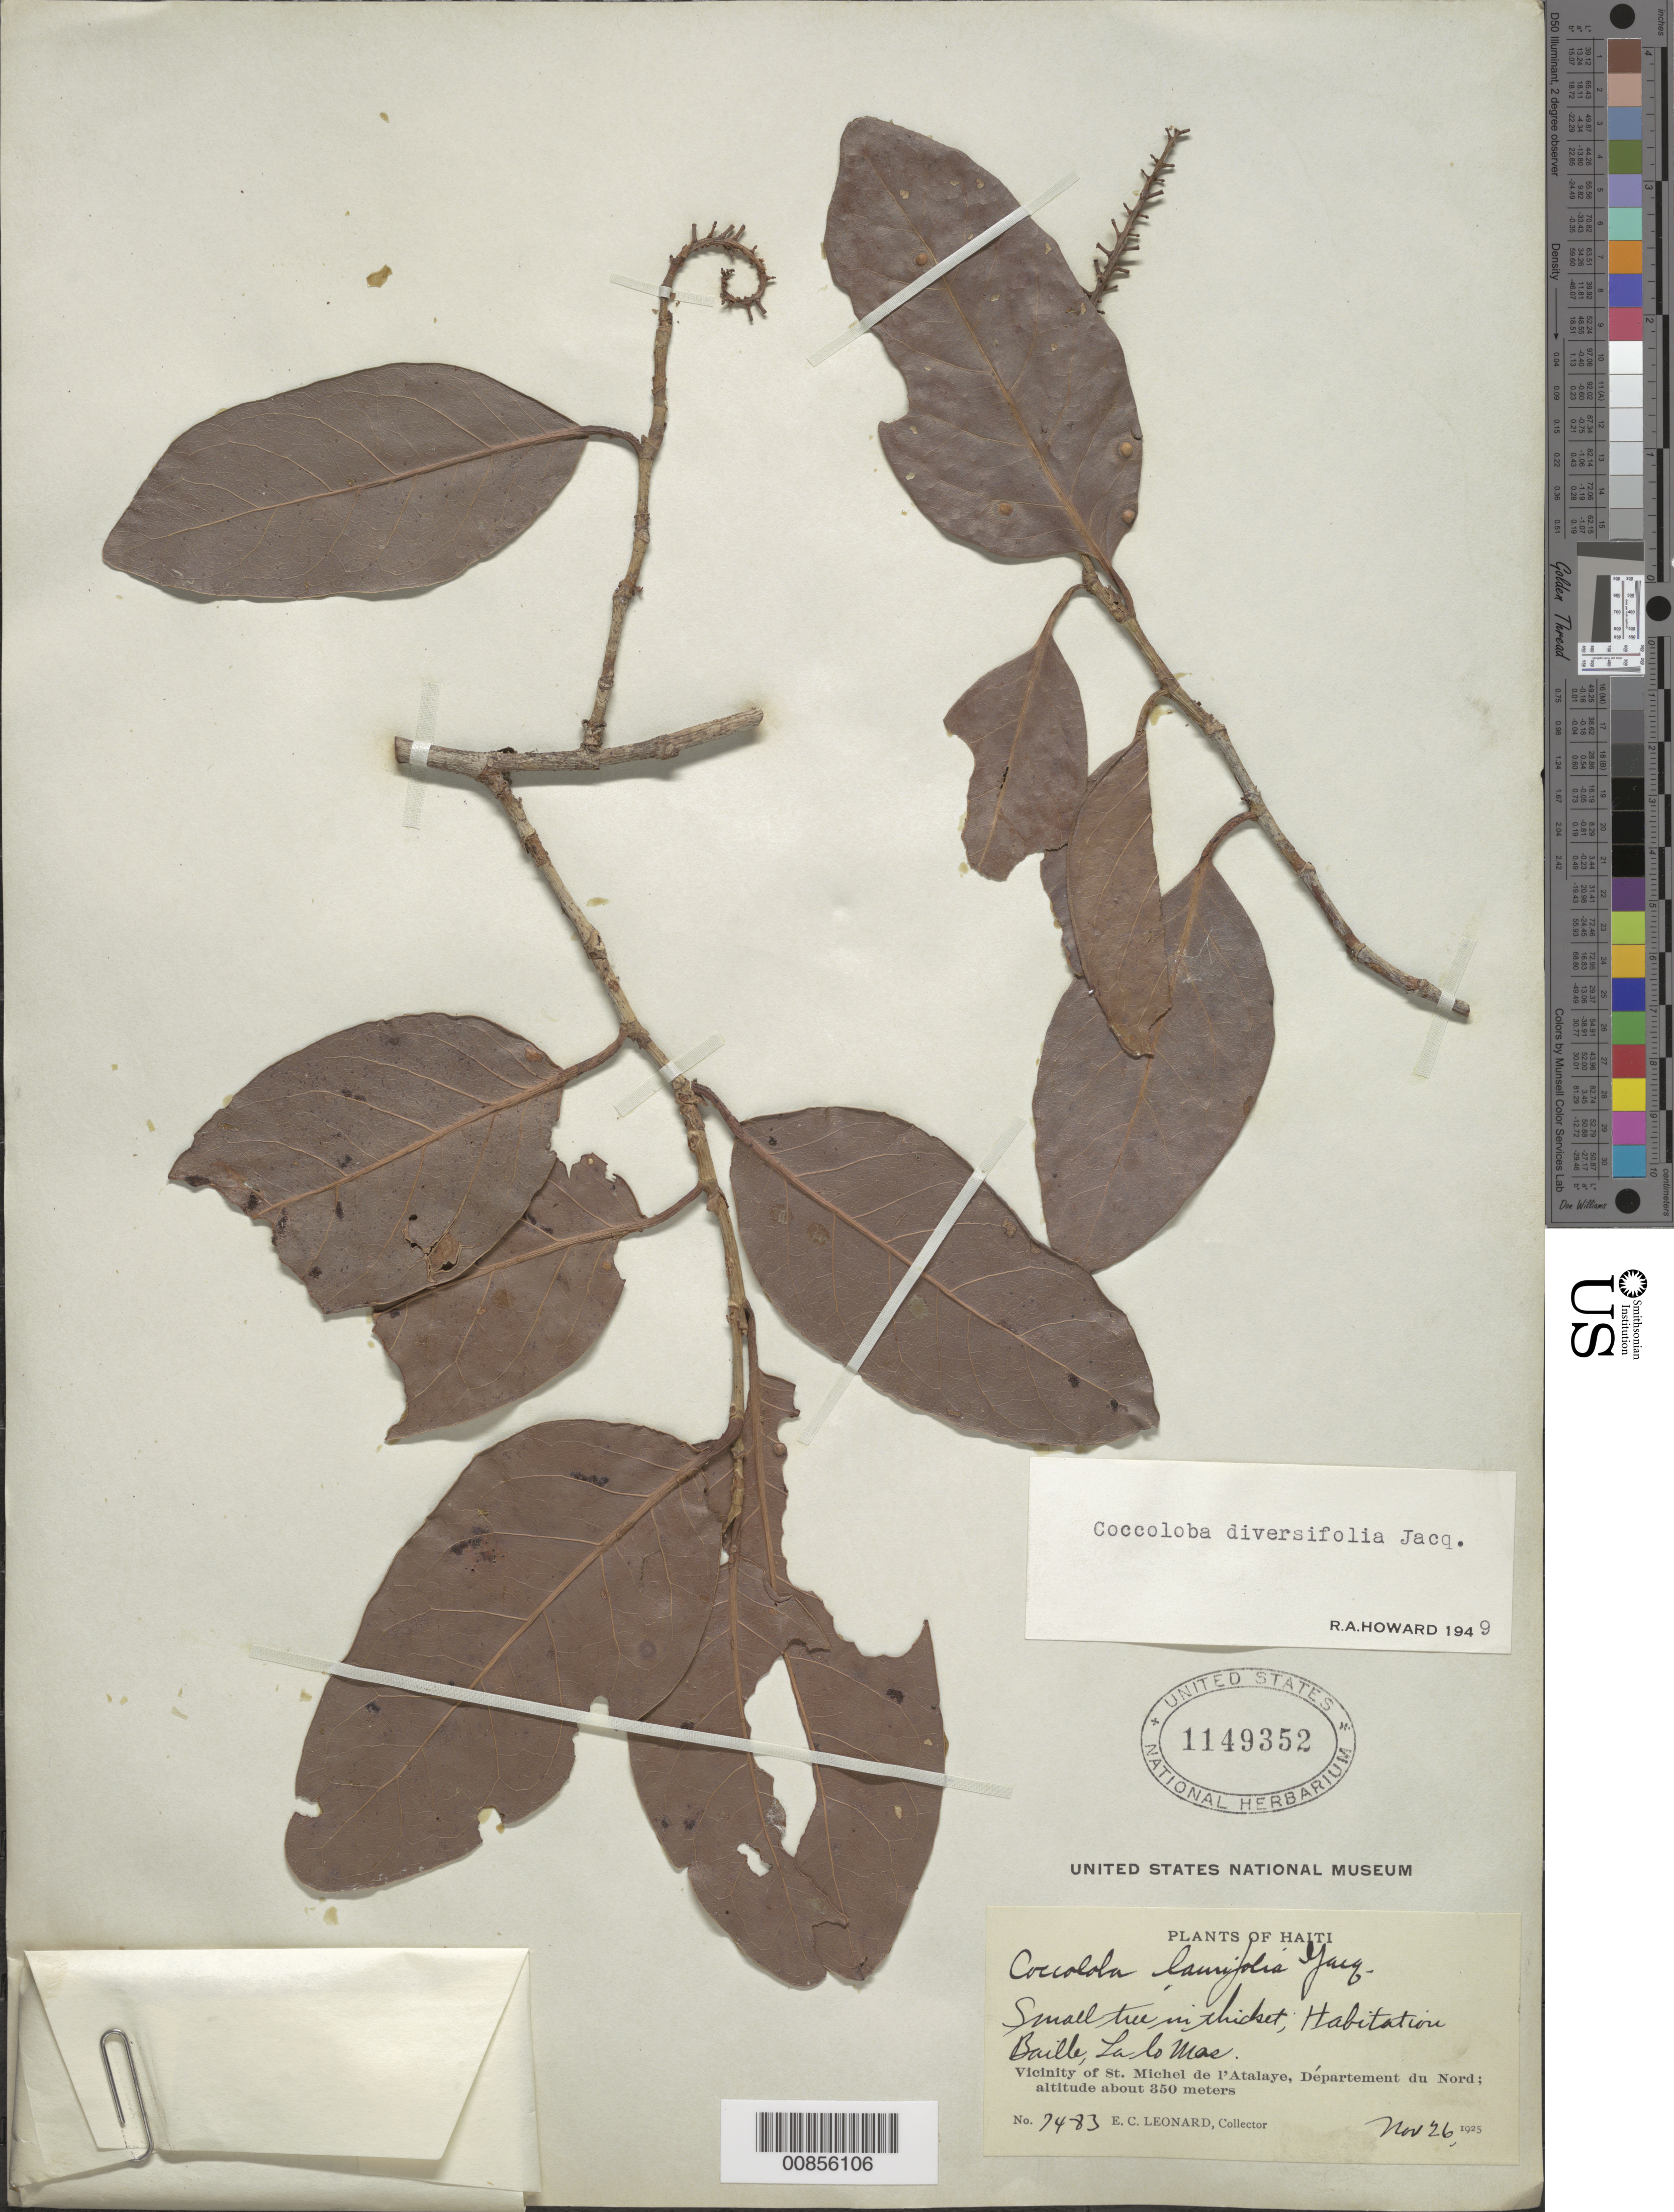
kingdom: Plantae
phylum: Tracheophyta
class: Magnoliopsida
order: Caryophyllales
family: Polygonaceae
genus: Coccoloba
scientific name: Coccoloba diversifolia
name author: Jacq.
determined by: Howard, R. A.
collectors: E. C. Leonard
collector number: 7483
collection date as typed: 26 Nov 1925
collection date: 1925-11-26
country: Haiti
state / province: Nord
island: Hispaniola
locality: Vicinity of St. Michel de l'Atalaye, Habitation Baille, "La lo Mae".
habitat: In thicket.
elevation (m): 350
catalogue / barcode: US 1149352